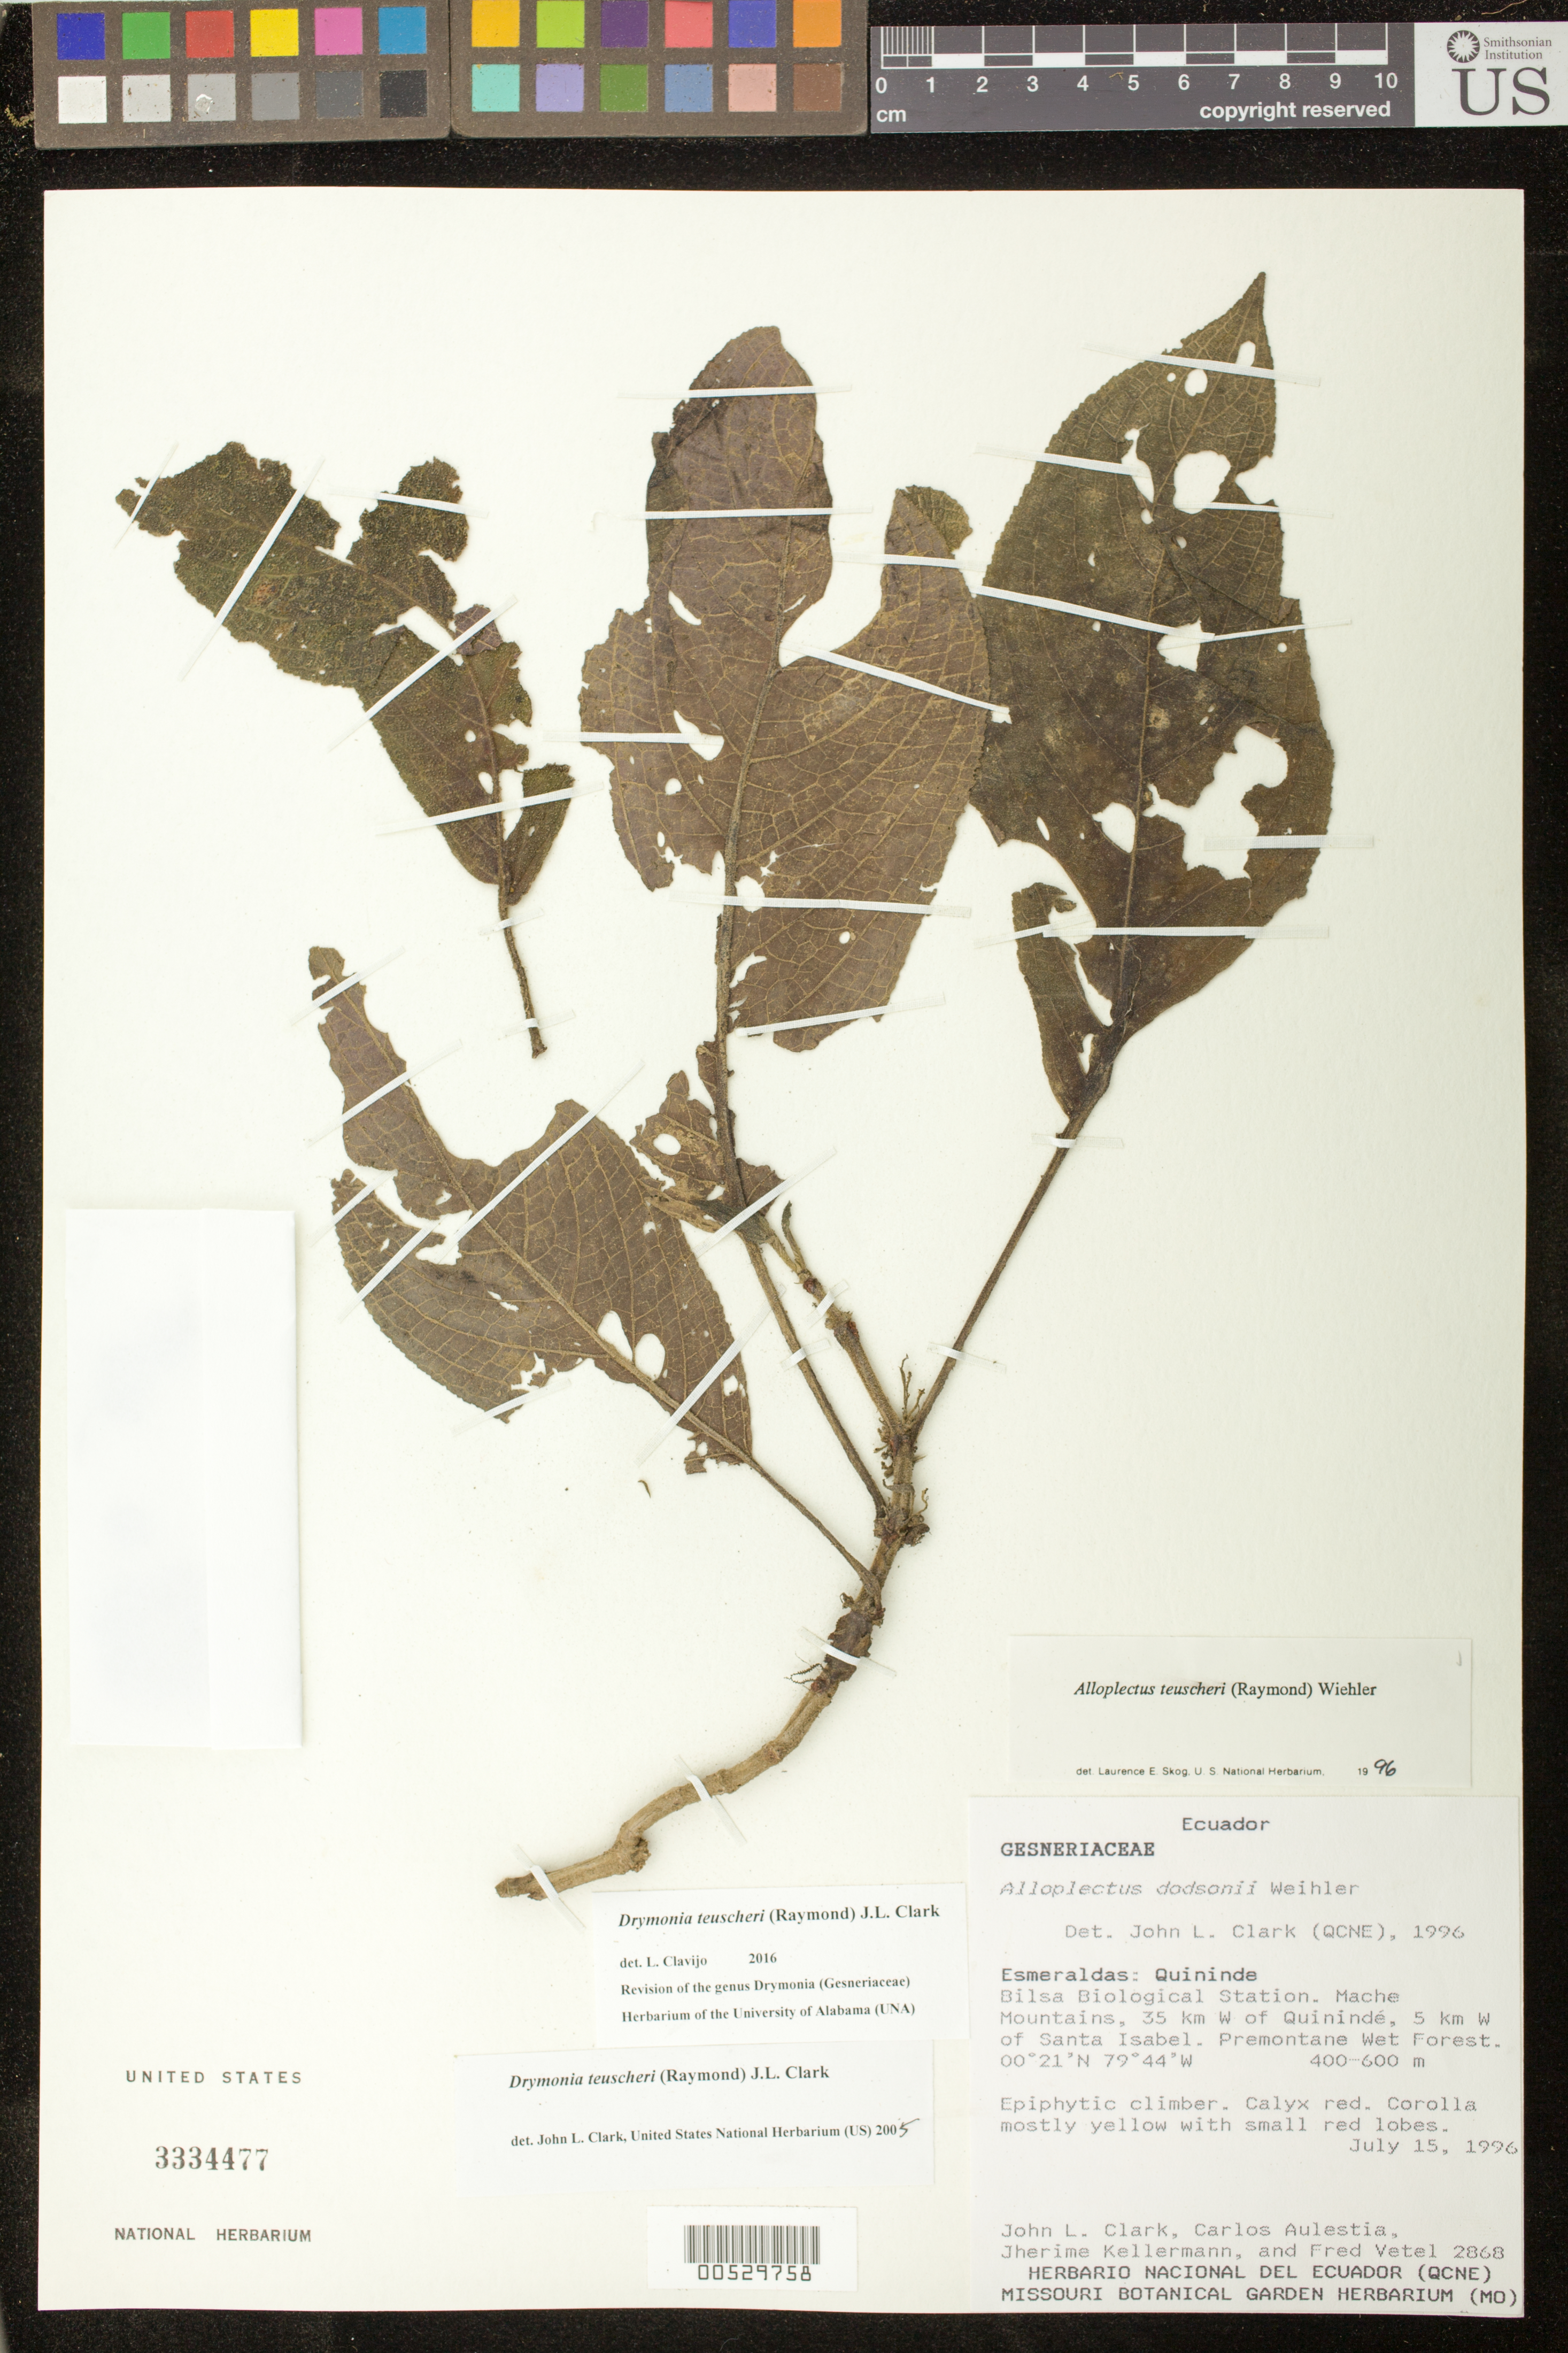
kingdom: Plantae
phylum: Tracheophyta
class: Magnoliopsida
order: Lamiales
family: Gesneriaceae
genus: Drymonia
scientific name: Drymonia teuscheri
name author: (Raymond) J.L. Clark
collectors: J. L. Clark, C. Aulestia, J. Kellermann & F. Vetel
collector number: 2868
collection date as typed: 15 Jul 1996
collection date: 1996-07-15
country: Ecuador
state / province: Esmeraldas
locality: Quininde, Bilsa Biological Station, Mache Mountains, 35 km W of Quinindé, 5 km W of Santa Isabel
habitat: Premontane wet forest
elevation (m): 400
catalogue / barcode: US 3334477